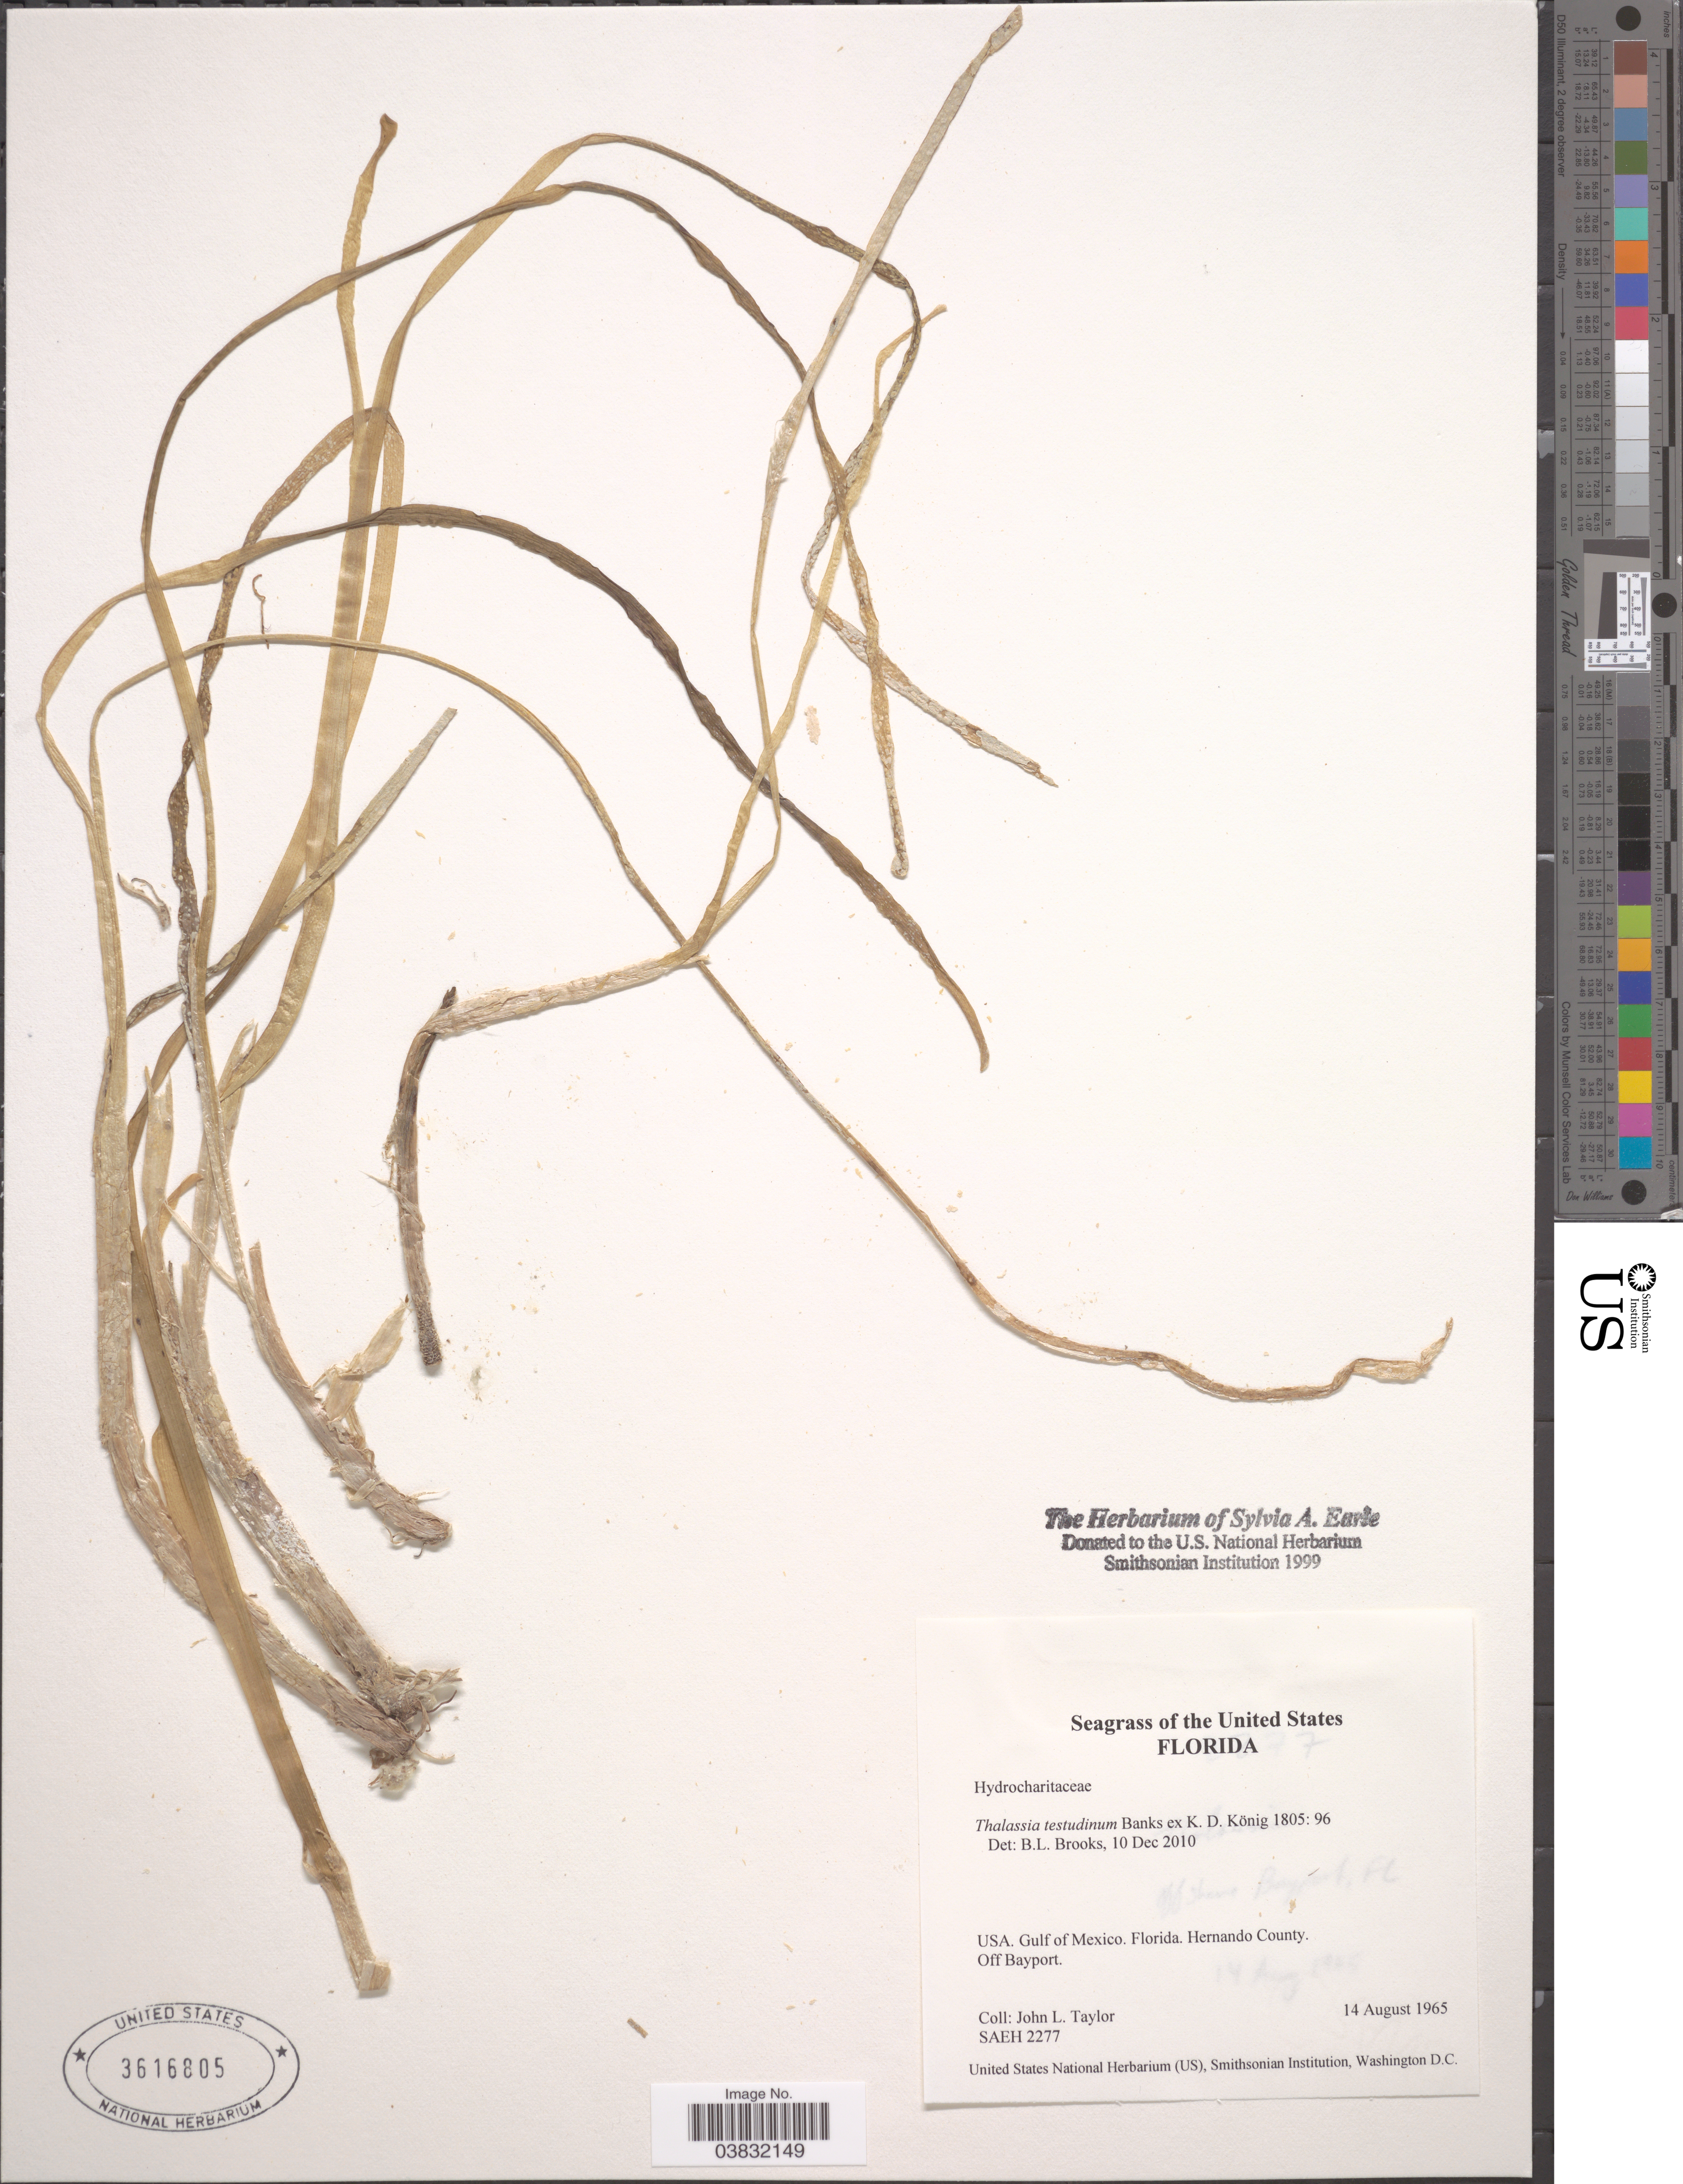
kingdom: Plantae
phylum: Tracheophyta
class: Liliopsida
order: Alismatales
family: Hydrocharitaceae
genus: Thalassia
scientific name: Thalassia testudinum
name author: Banks & Sol. ex K.D. Koenig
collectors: J. L. Taylor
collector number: SAEH 2277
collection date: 1965-08-14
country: United States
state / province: Florida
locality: Gulf of Mexico. Hernando County. Off Bayport.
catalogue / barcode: US 3616805